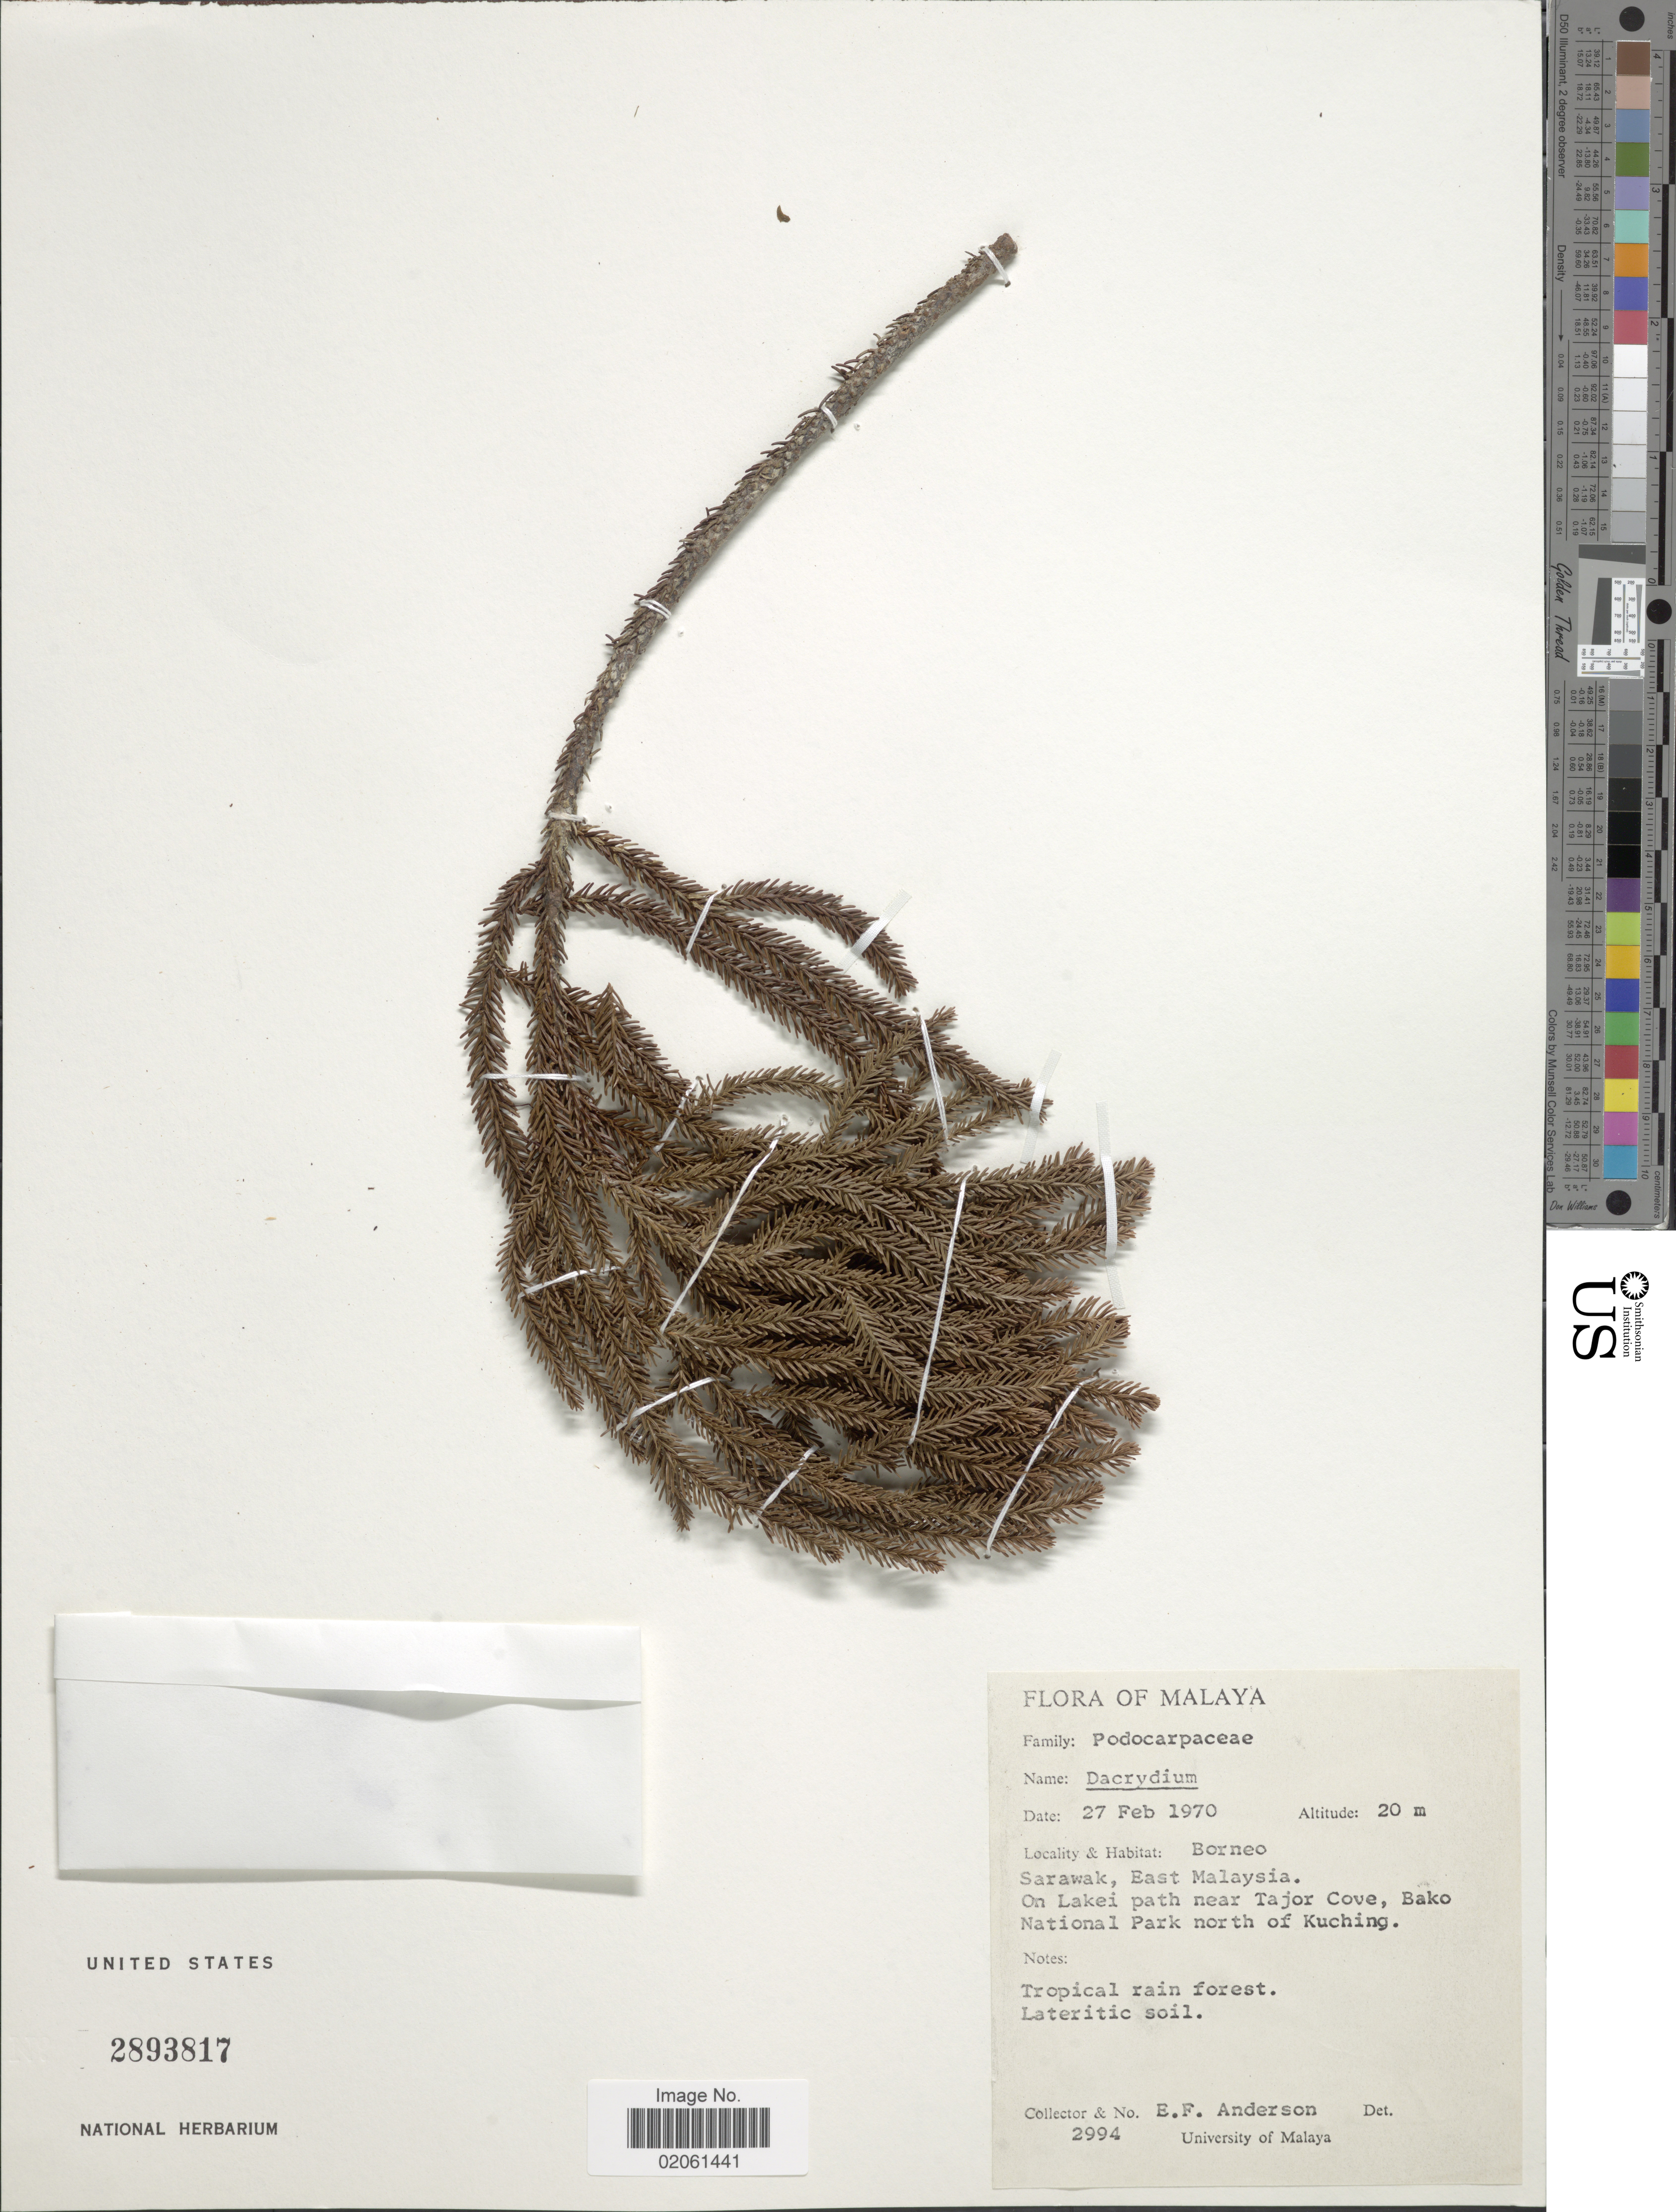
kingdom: Plantae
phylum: Tracheophyta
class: Pinopsida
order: Pinales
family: Podocarpaceae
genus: Dacrydium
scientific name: Dacrydium sp.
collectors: E. F. Anderson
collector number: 2994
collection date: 1970-02-27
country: Malaysia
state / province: Sarawak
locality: Malaya. Borneo. East Malaysia. On Lakei path near Tajor Cove, Bako National Park north of Kuching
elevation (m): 20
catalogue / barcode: US 2893817